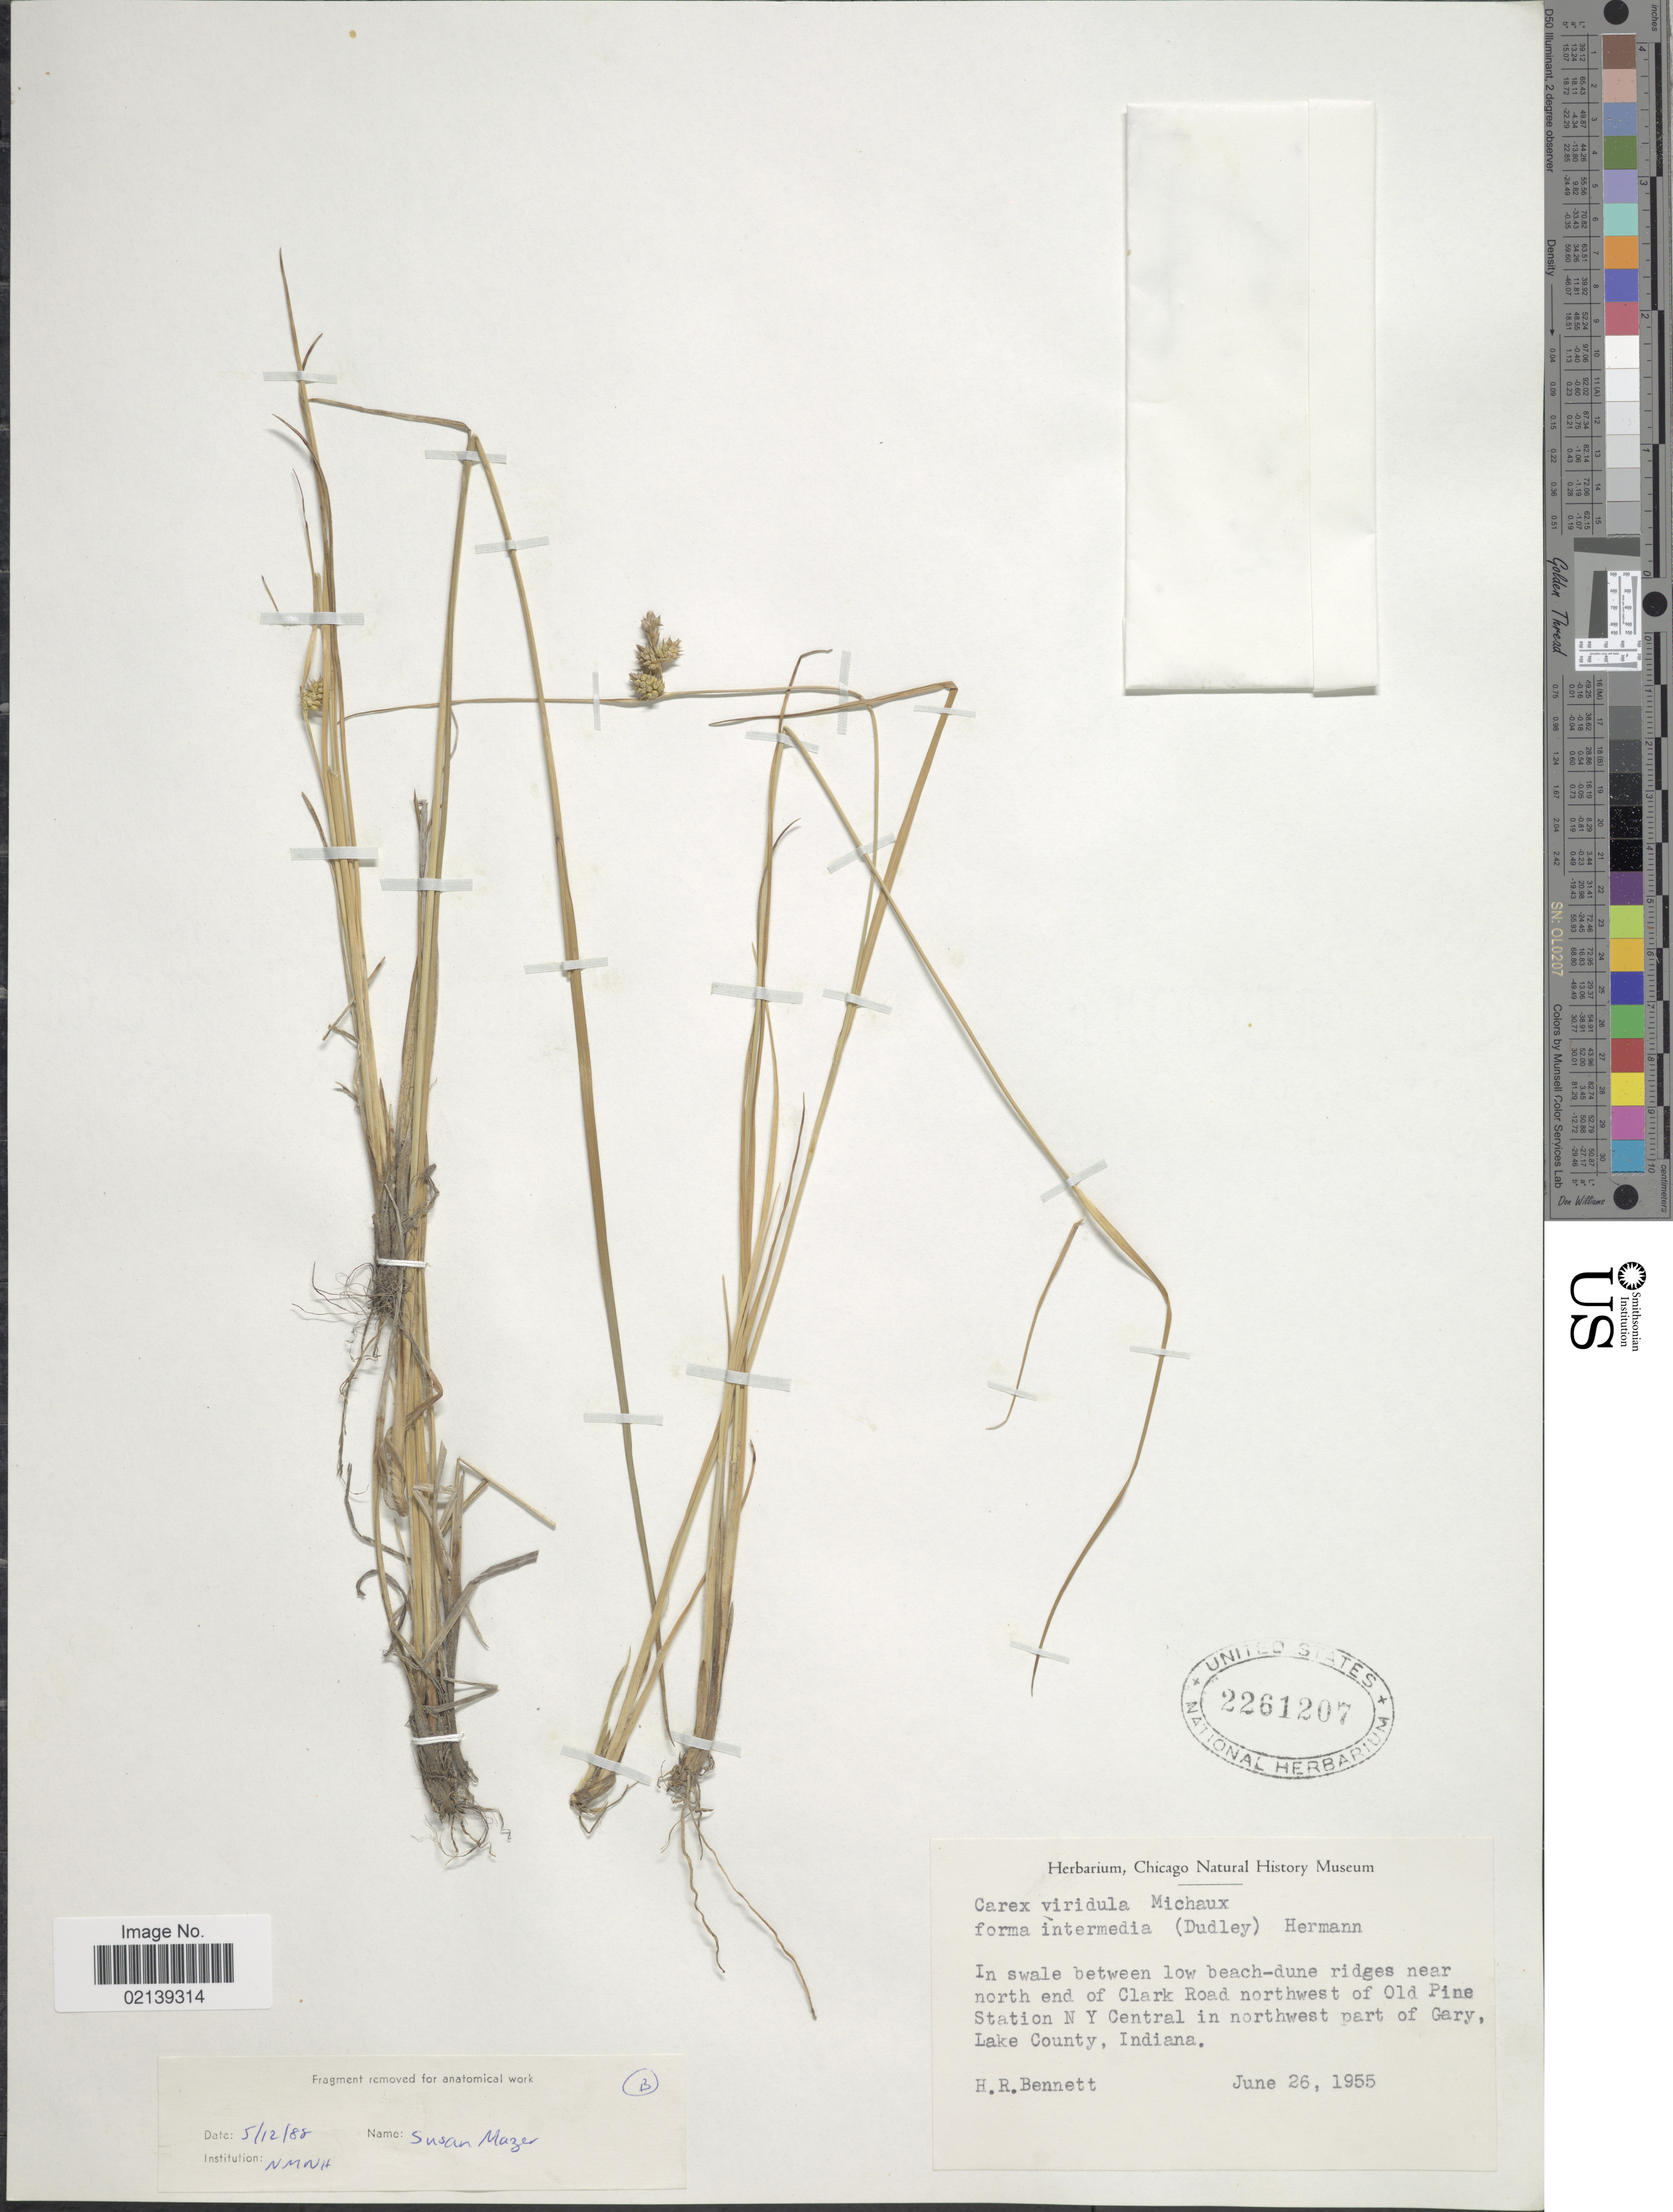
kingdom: Plantae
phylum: Tracheophyta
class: Liliopsida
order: Poales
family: Cyperaceae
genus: Carex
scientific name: Carex oederi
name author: Retz.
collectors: H. R. Bennett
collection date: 1955-06-26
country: United States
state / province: Indiana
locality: In swale between low beach dune ridges near Clark Road southwest of Pine station NY Central in northwest part of Gary, Lake County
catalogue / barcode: US 2261207